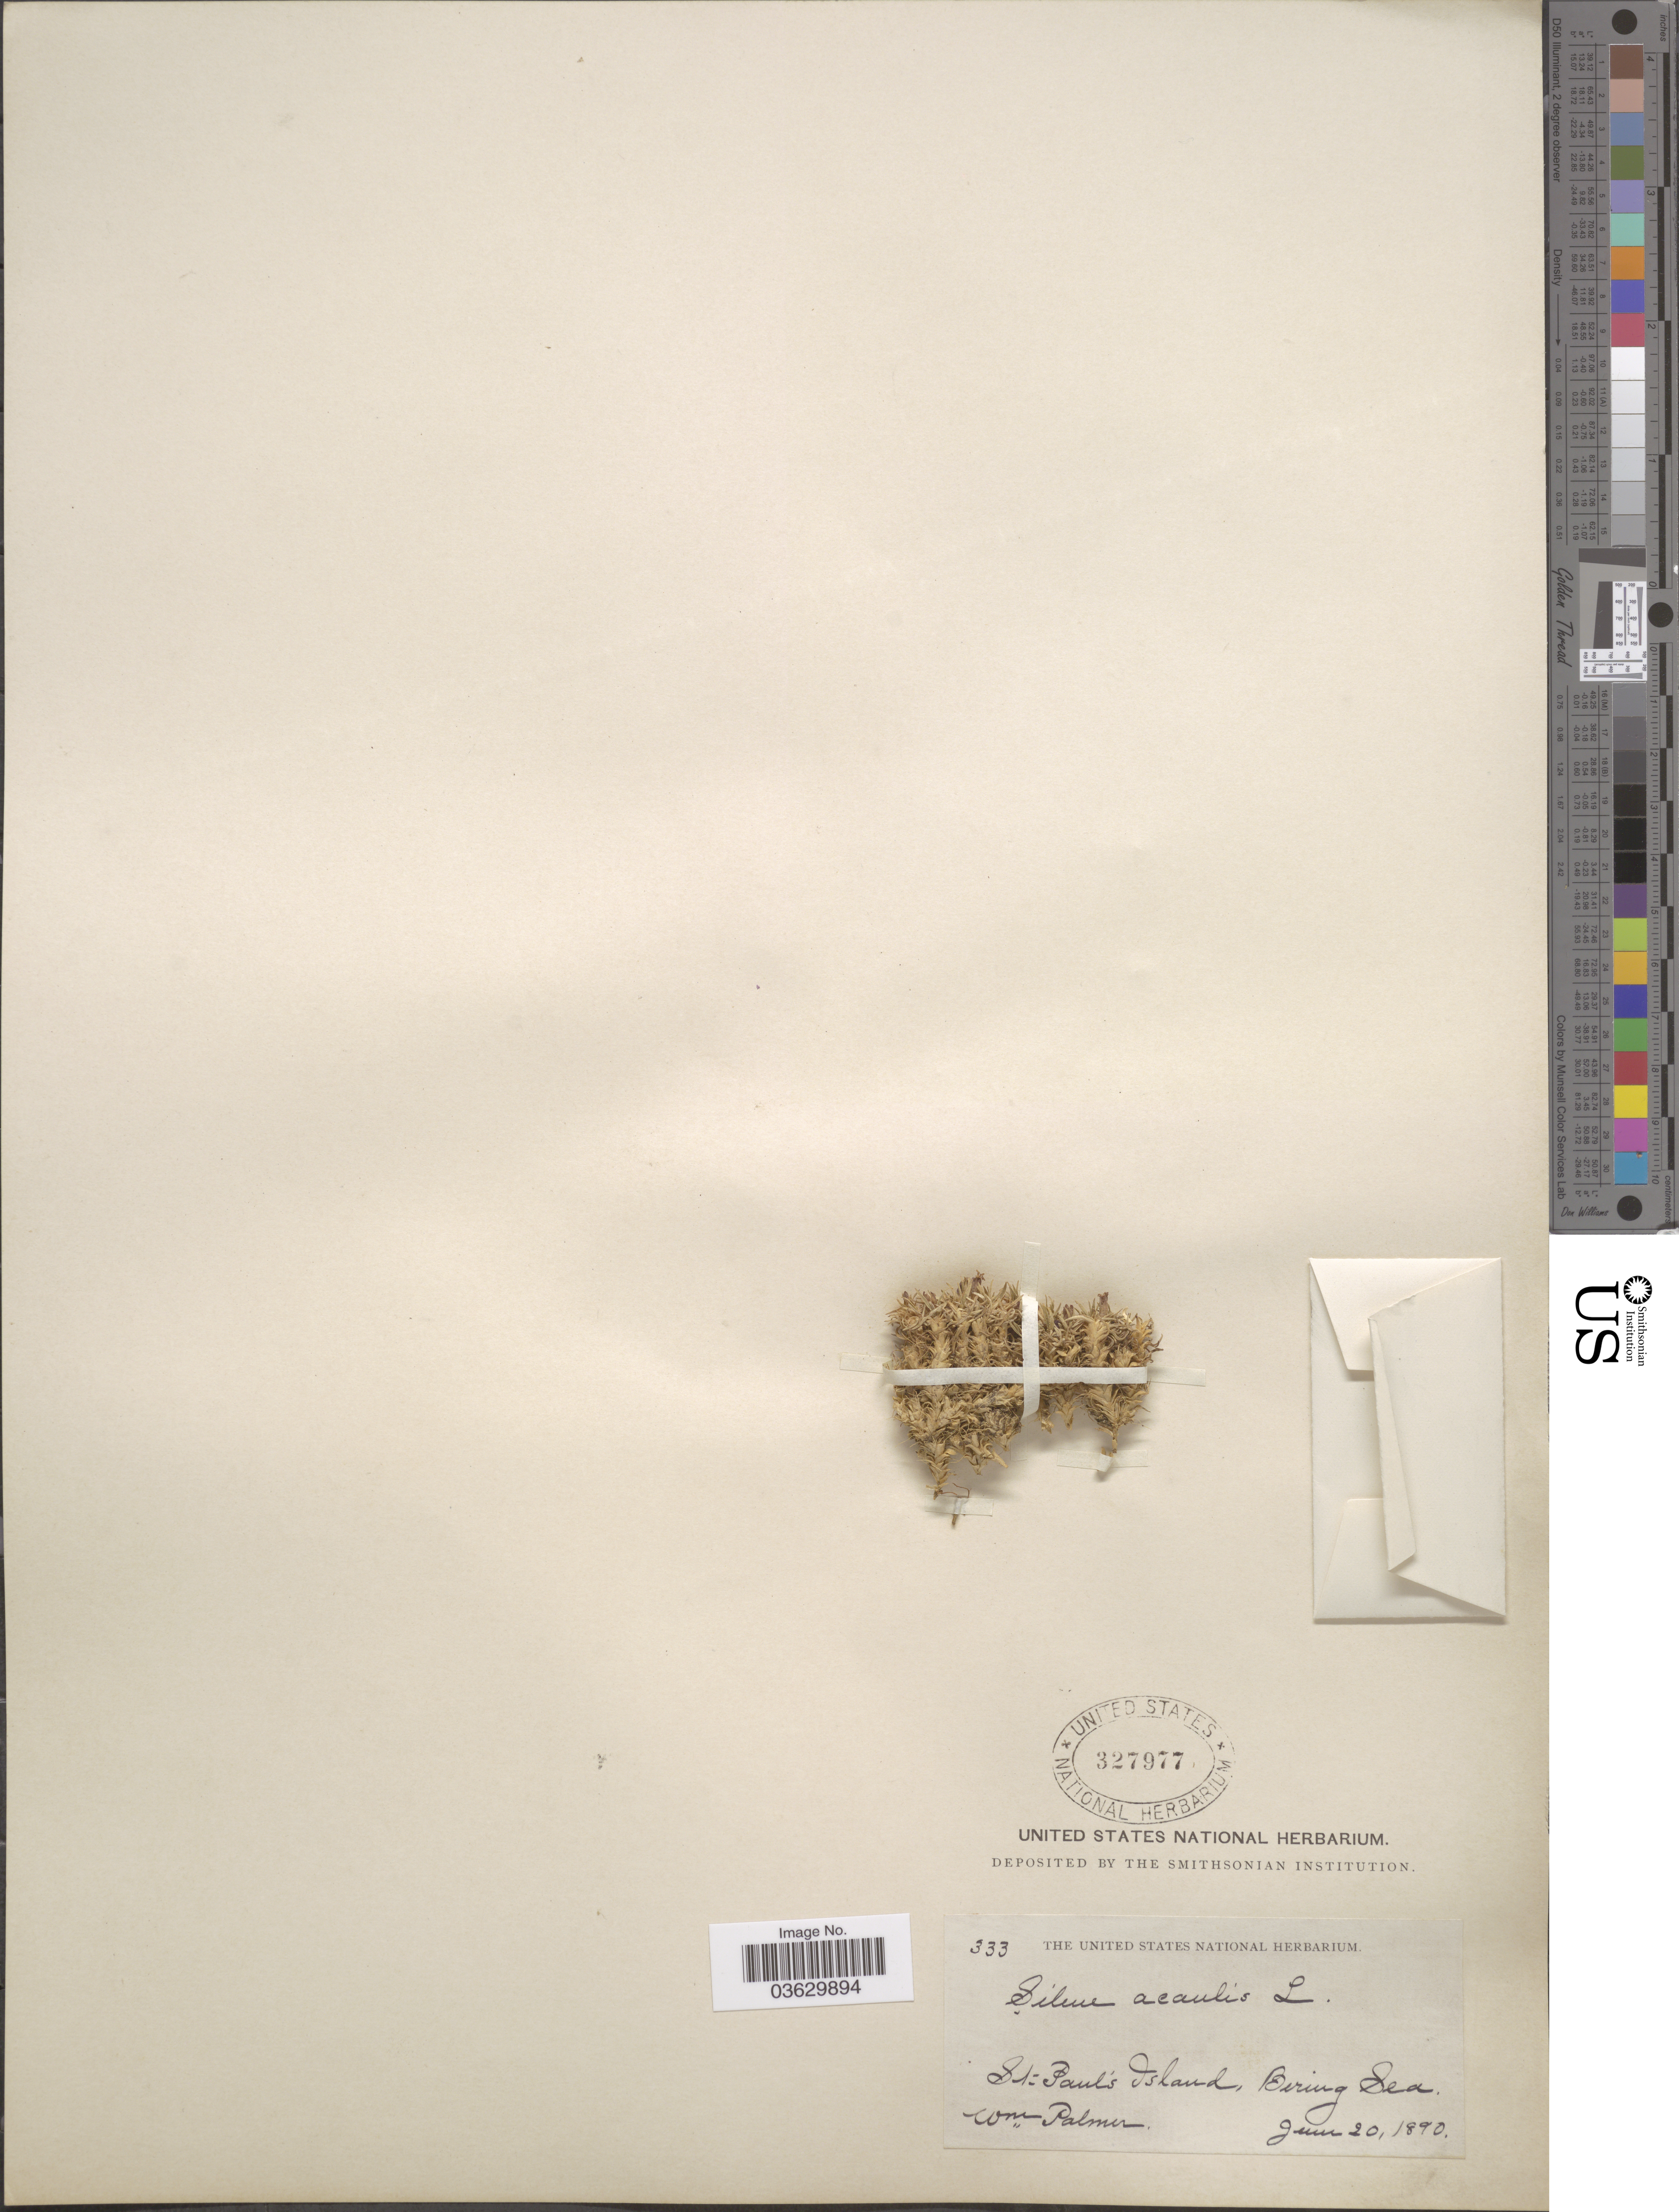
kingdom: Plantae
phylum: Tracheophyta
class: Magnoliopsida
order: Caryophyllales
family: Caryophyllaceae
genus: Silene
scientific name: Silene acaulis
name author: (L.) Jacq.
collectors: W. Palmer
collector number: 333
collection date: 1890-06-20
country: United States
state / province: Alaska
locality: St. Paul's Island, Bering Sea.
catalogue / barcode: US 327977